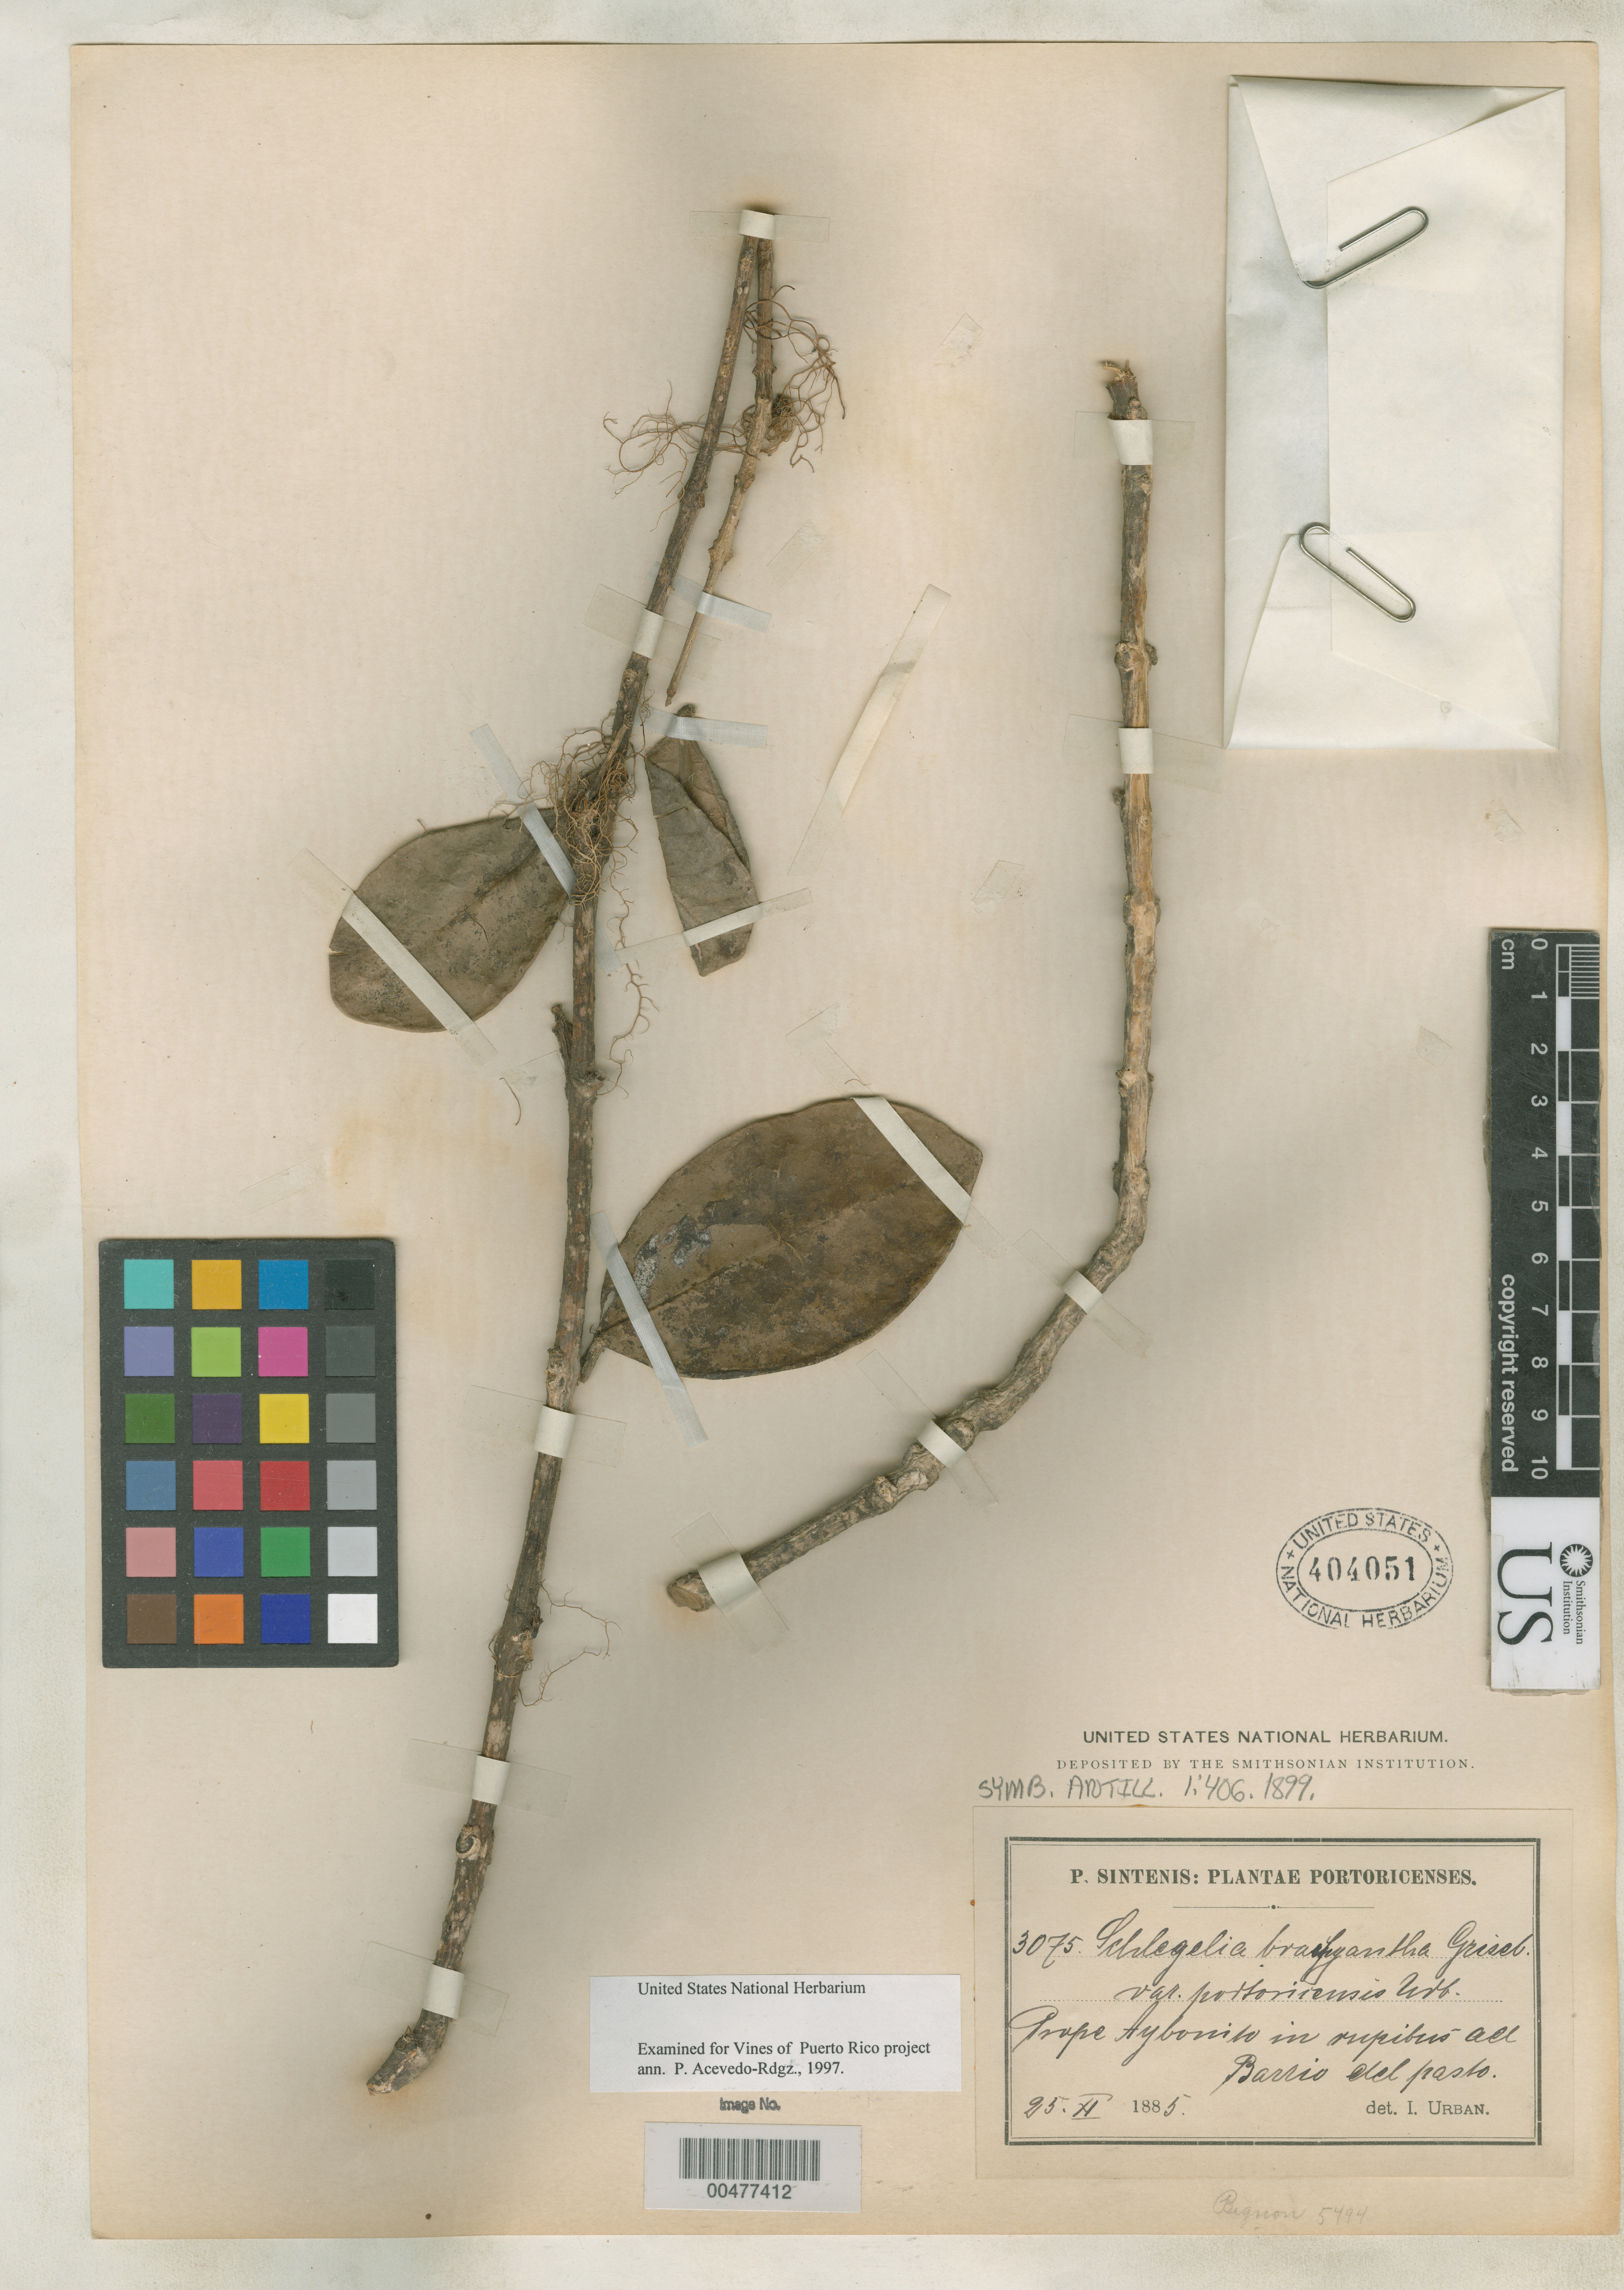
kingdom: Plantae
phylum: Tracheophyta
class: Magnoliopsida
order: Lamiales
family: Schlegeliaceae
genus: Schlegelia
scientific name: Schlegelia brachyantha var. portoricensis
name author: Urb.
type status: Isosyntype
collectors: P. Sintenis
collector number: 3075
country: Puerto Rico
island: Greater Antilles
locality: Prope Ayboni()o in Tupous (ael) barrio del Pasto.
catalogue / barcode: US 404051